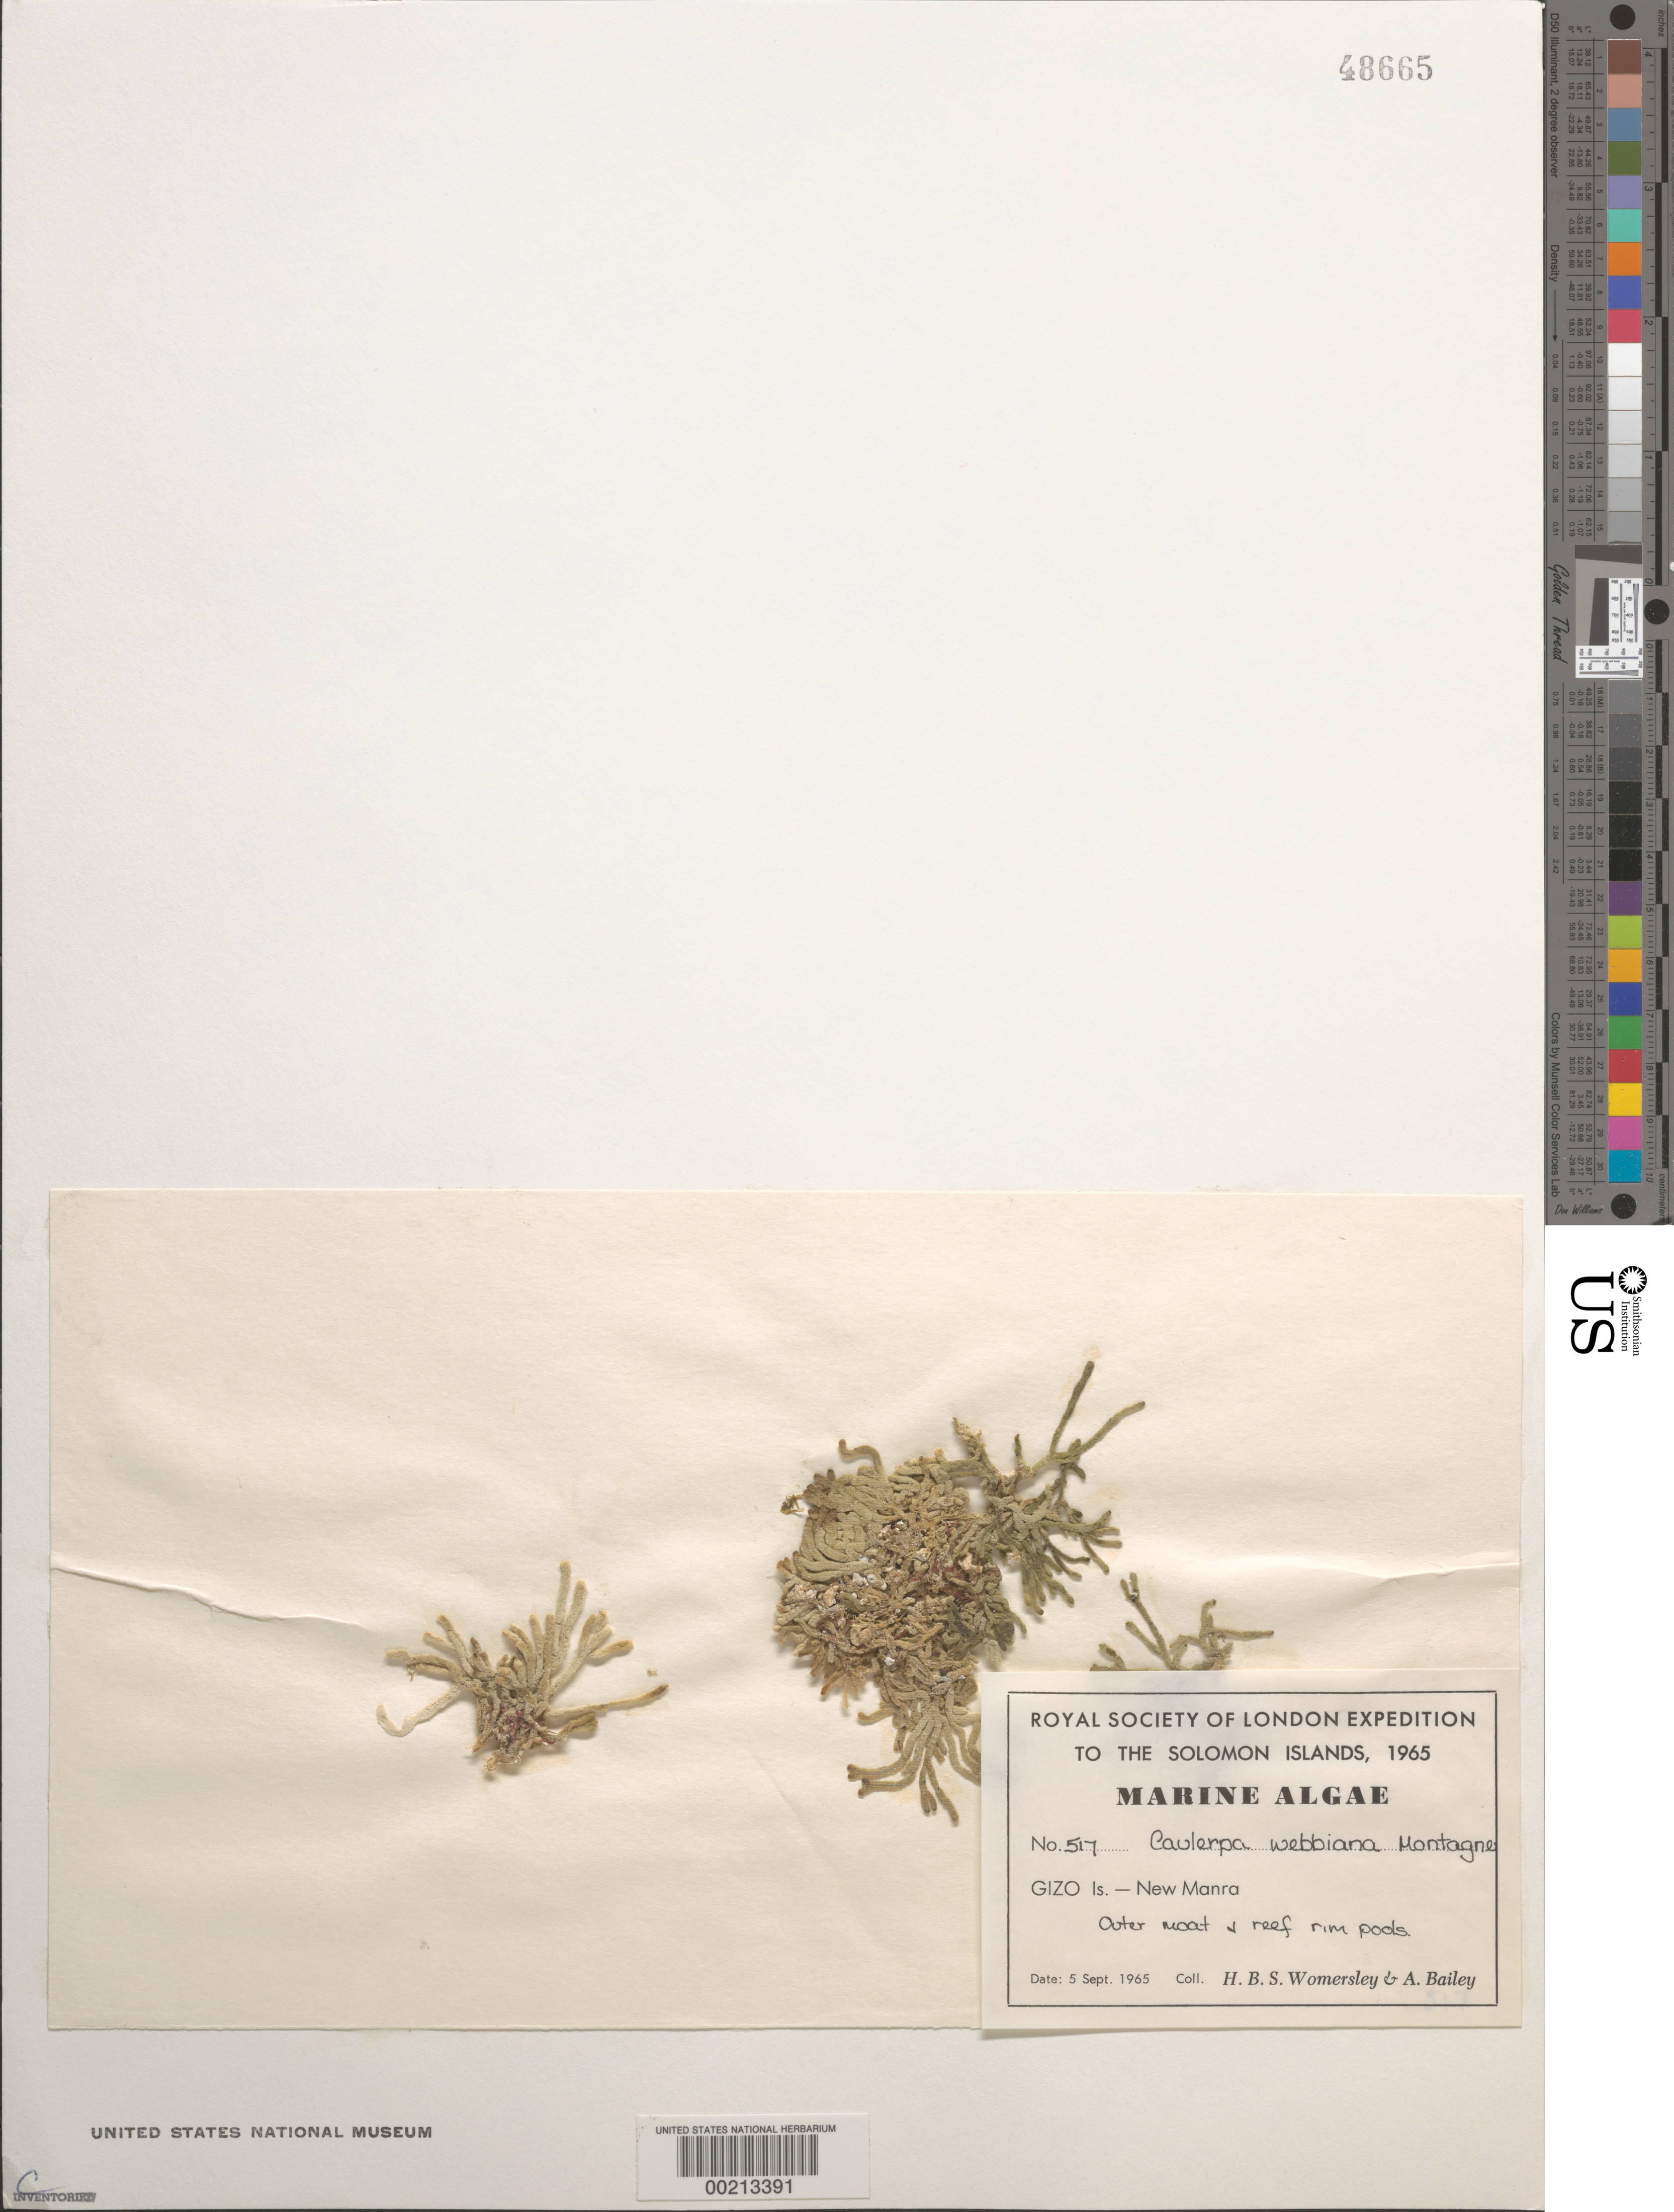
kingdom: Plantae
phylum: Chlorophyta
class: Ulvophyceae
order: Bryopsidales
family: Caulerpaceae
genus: Caulerpa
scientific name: Caulerpa webbiana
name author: Mont.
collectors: H. B. S. Womersley & A. Bailey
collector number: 517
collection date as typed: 05 Sep 1965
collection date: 1965-09-05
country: Solomon Islands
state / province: Western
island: Ghizo [Gizo]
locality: New Manra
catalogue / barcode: US 48665